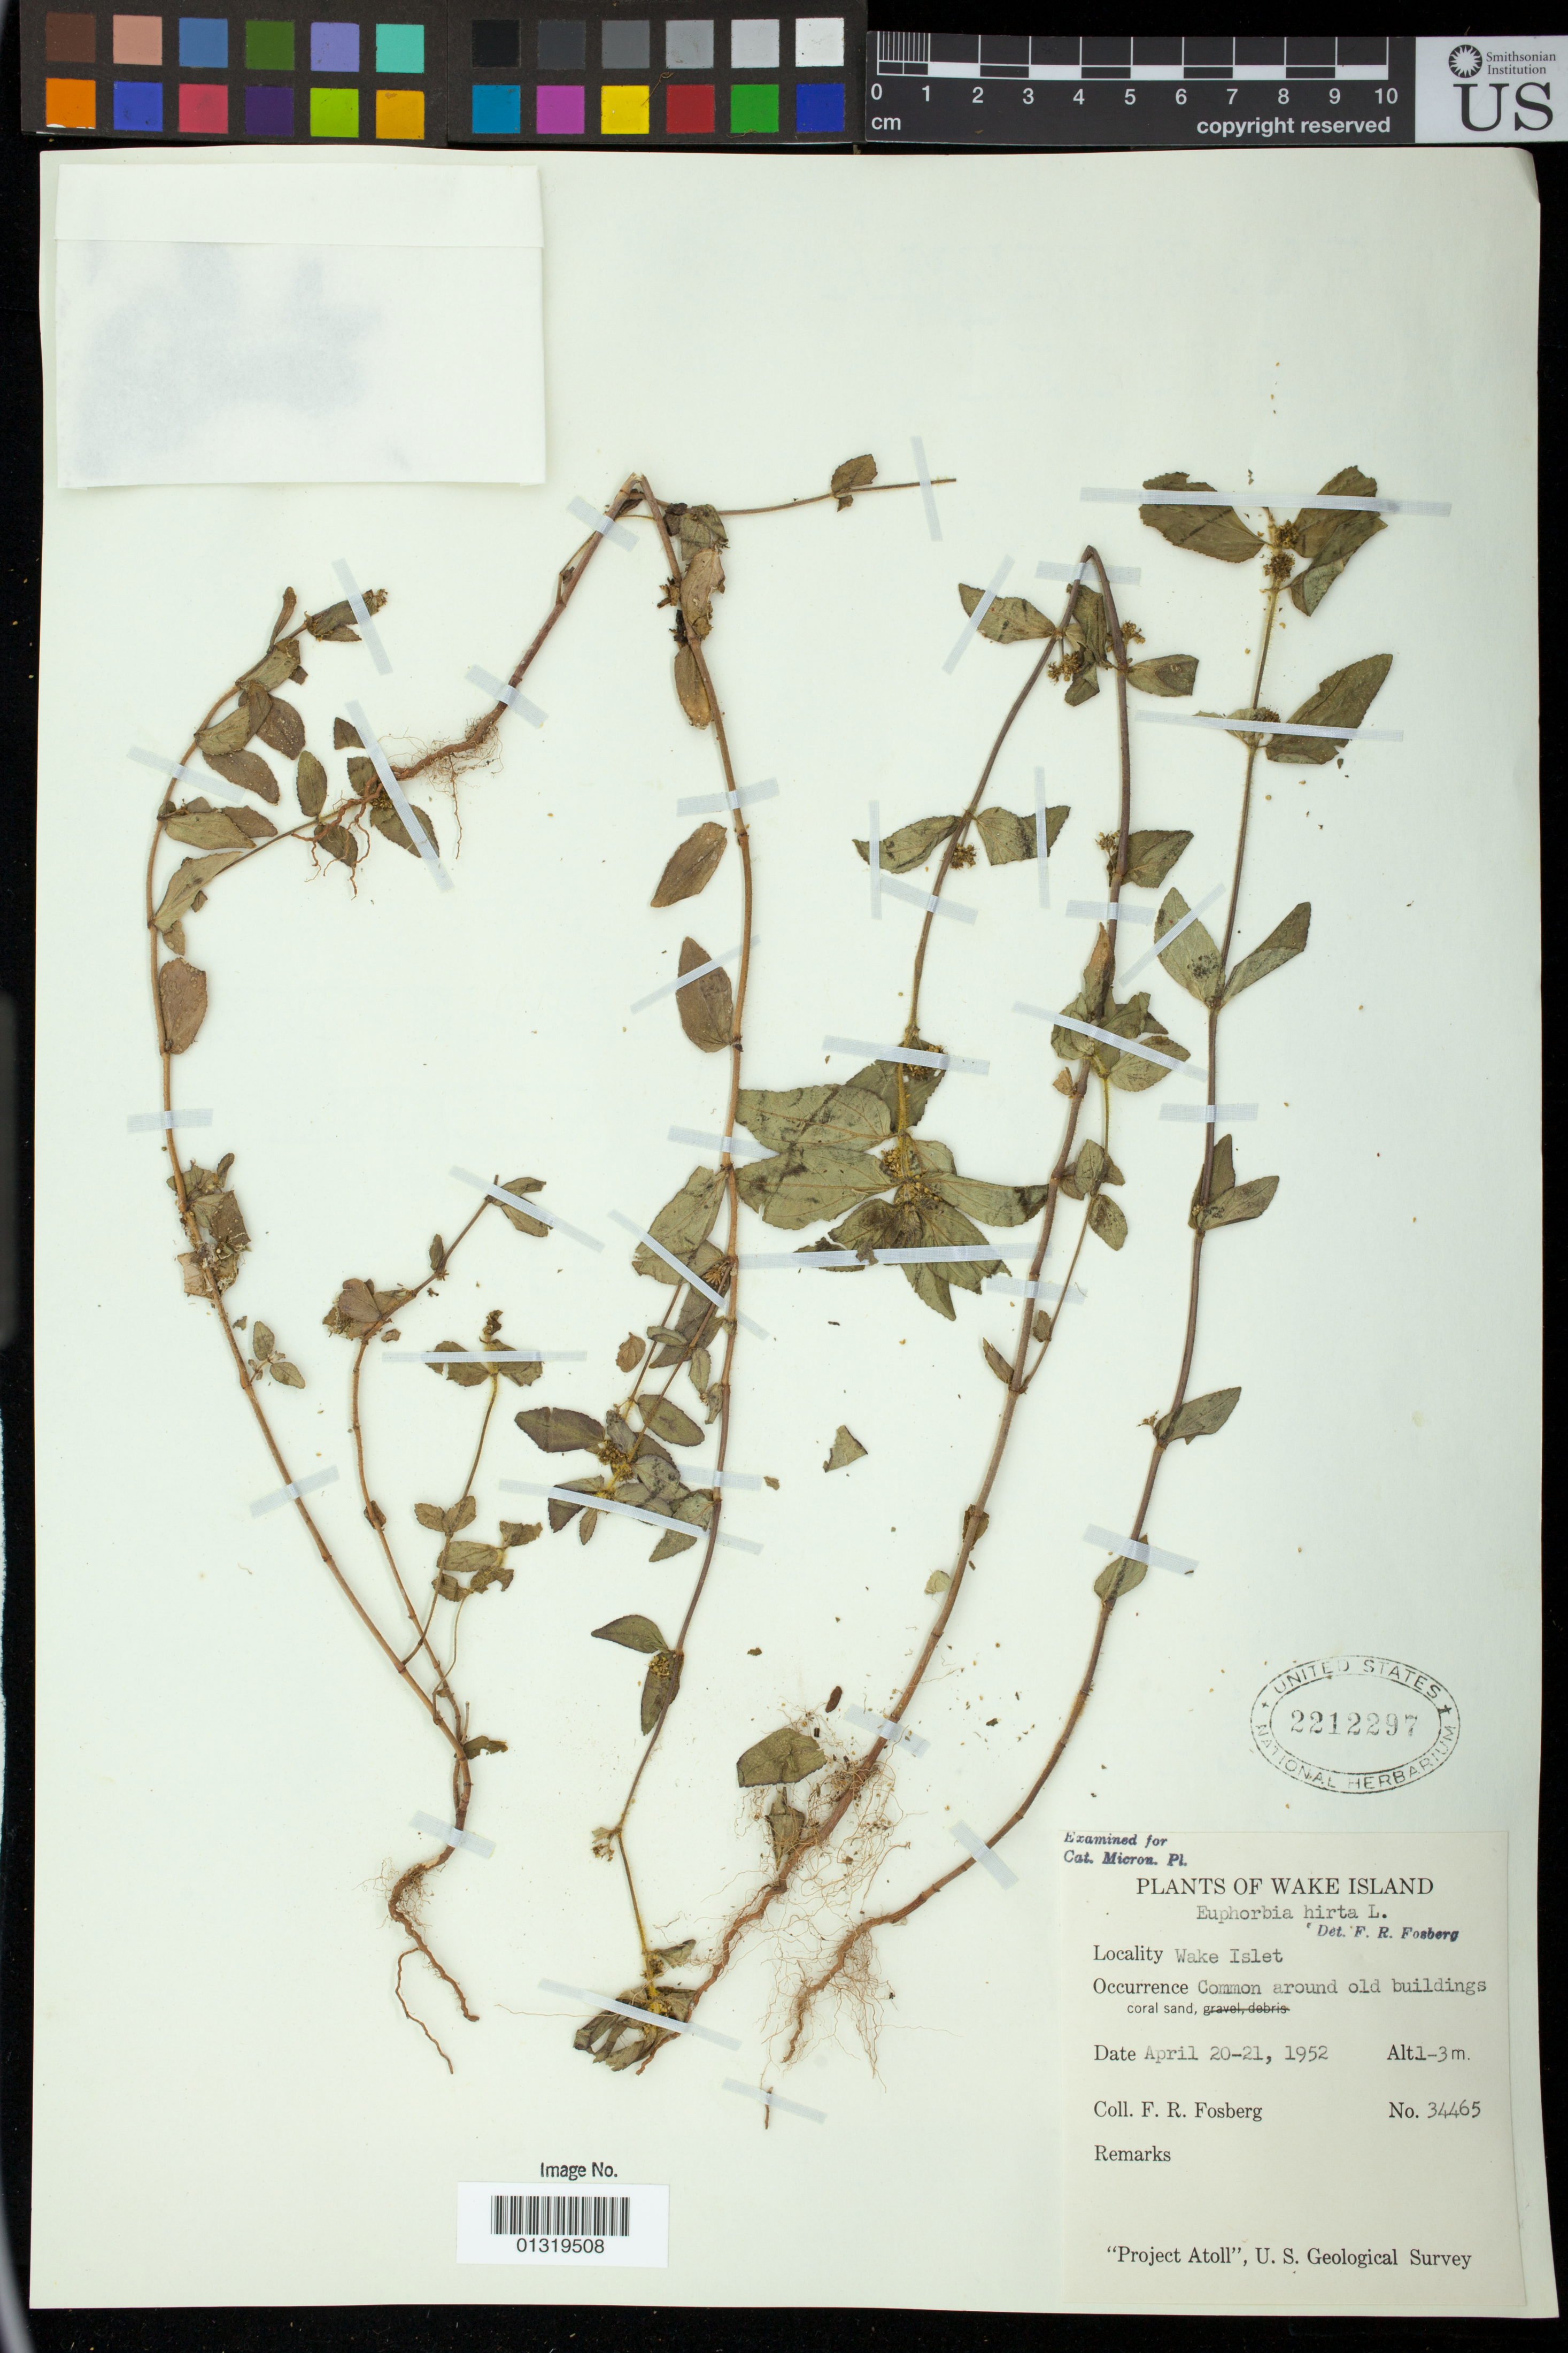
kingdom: Plantae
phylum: Tracheophyta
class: Magnoliopsida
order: Malpighiales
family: Euphorbiaceae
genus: Euphorbia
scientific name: Euphorbia hirta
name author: L.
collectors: F. R. Fosberg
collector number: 34465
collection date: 1952-04-20/1952-04-21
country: U.S. Administered Pacific Islands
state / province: Wake Island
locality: Wake Islet. Common around old buildings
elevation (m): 1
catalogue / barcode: US 2212297